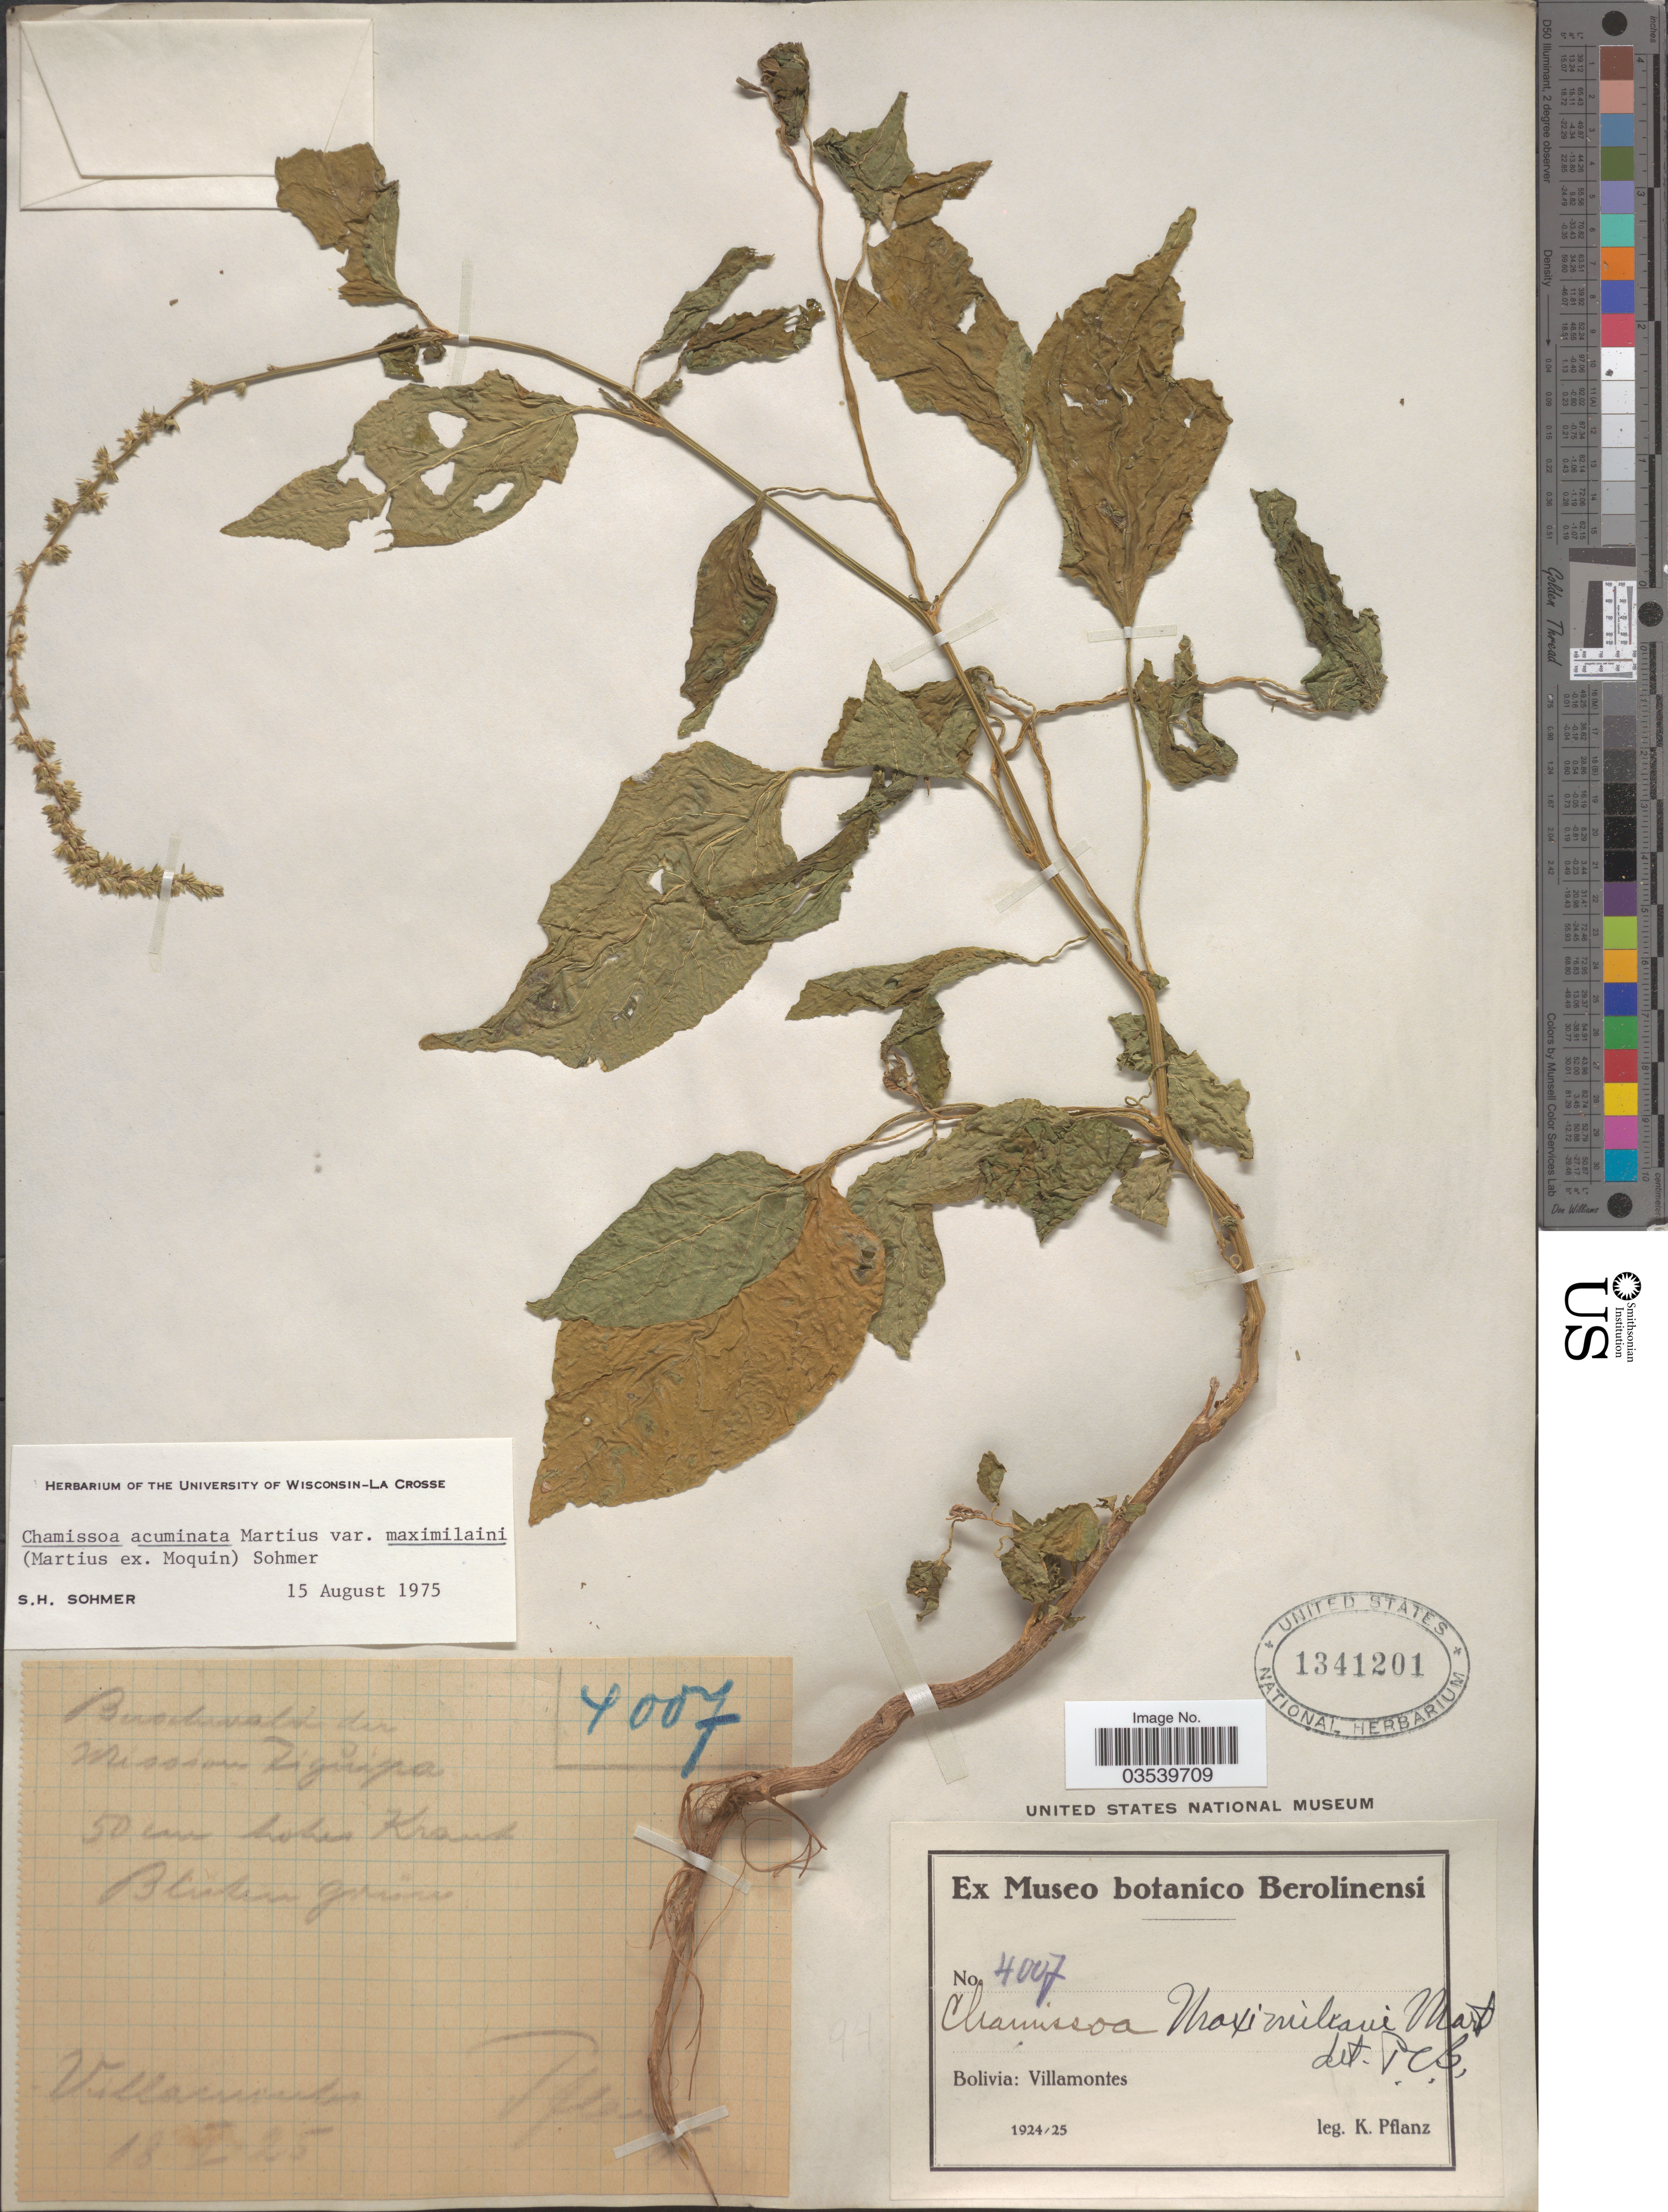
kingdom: Plantae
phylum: Tracheophyta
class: Magnoliopsida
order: Caryophyllales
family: Amaranthaceae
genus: Chamissoa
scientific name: Chamissoa acuminata var. maximiliani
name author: (Mart. ex Moq.) Sohmer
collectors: K. Pflanz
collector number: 4007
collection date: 1925-01-18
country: Bolivia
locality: Villamontes.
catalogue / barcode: US 1341201